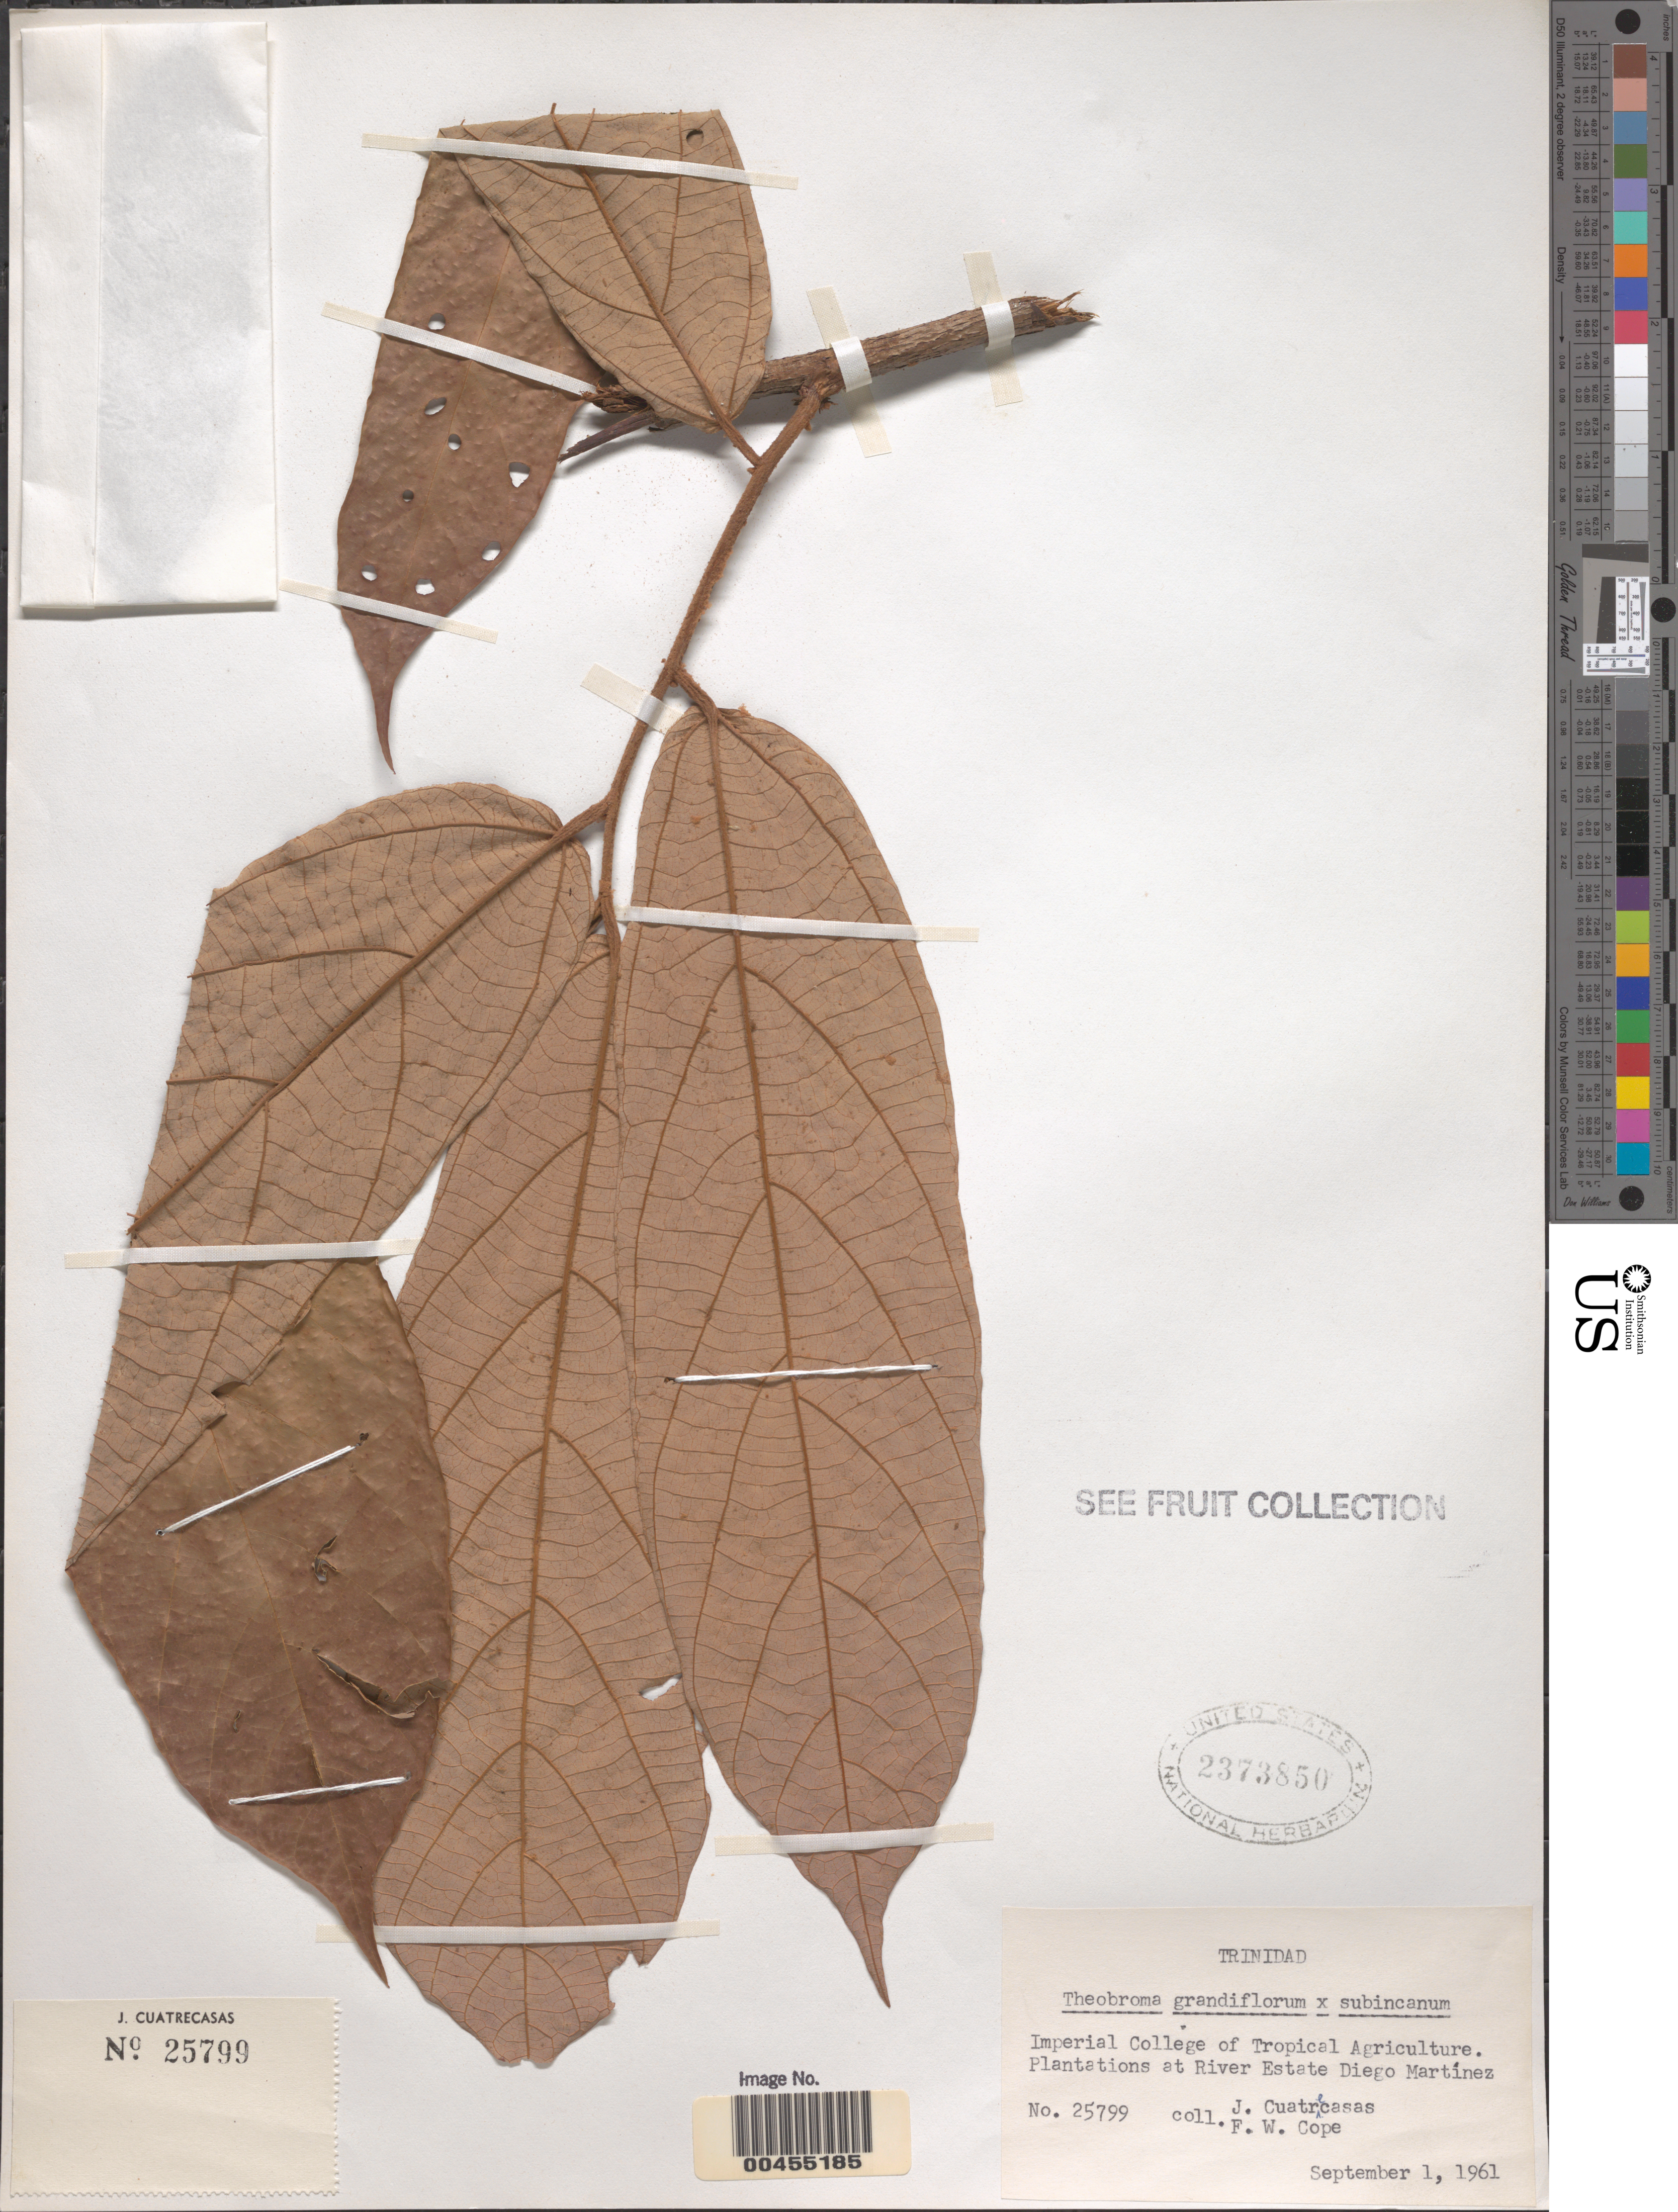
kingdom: Plantae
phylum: Tracheophyta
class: Magnoliopsida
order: Malvales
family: Malvaceae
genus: Theobroma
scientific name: Theobroma grandiflorum x T. subincanum Mart.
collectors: J. Cuatrecasas & F. Cope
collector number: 25799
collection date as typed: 01 Sep 1961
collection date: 1961-09-01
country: Trinidad and Tobago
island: Trinidad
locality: Imperial College of Tropical Agriculture. Plantations at River Estate Diego Martínez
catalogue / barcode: US 2373850